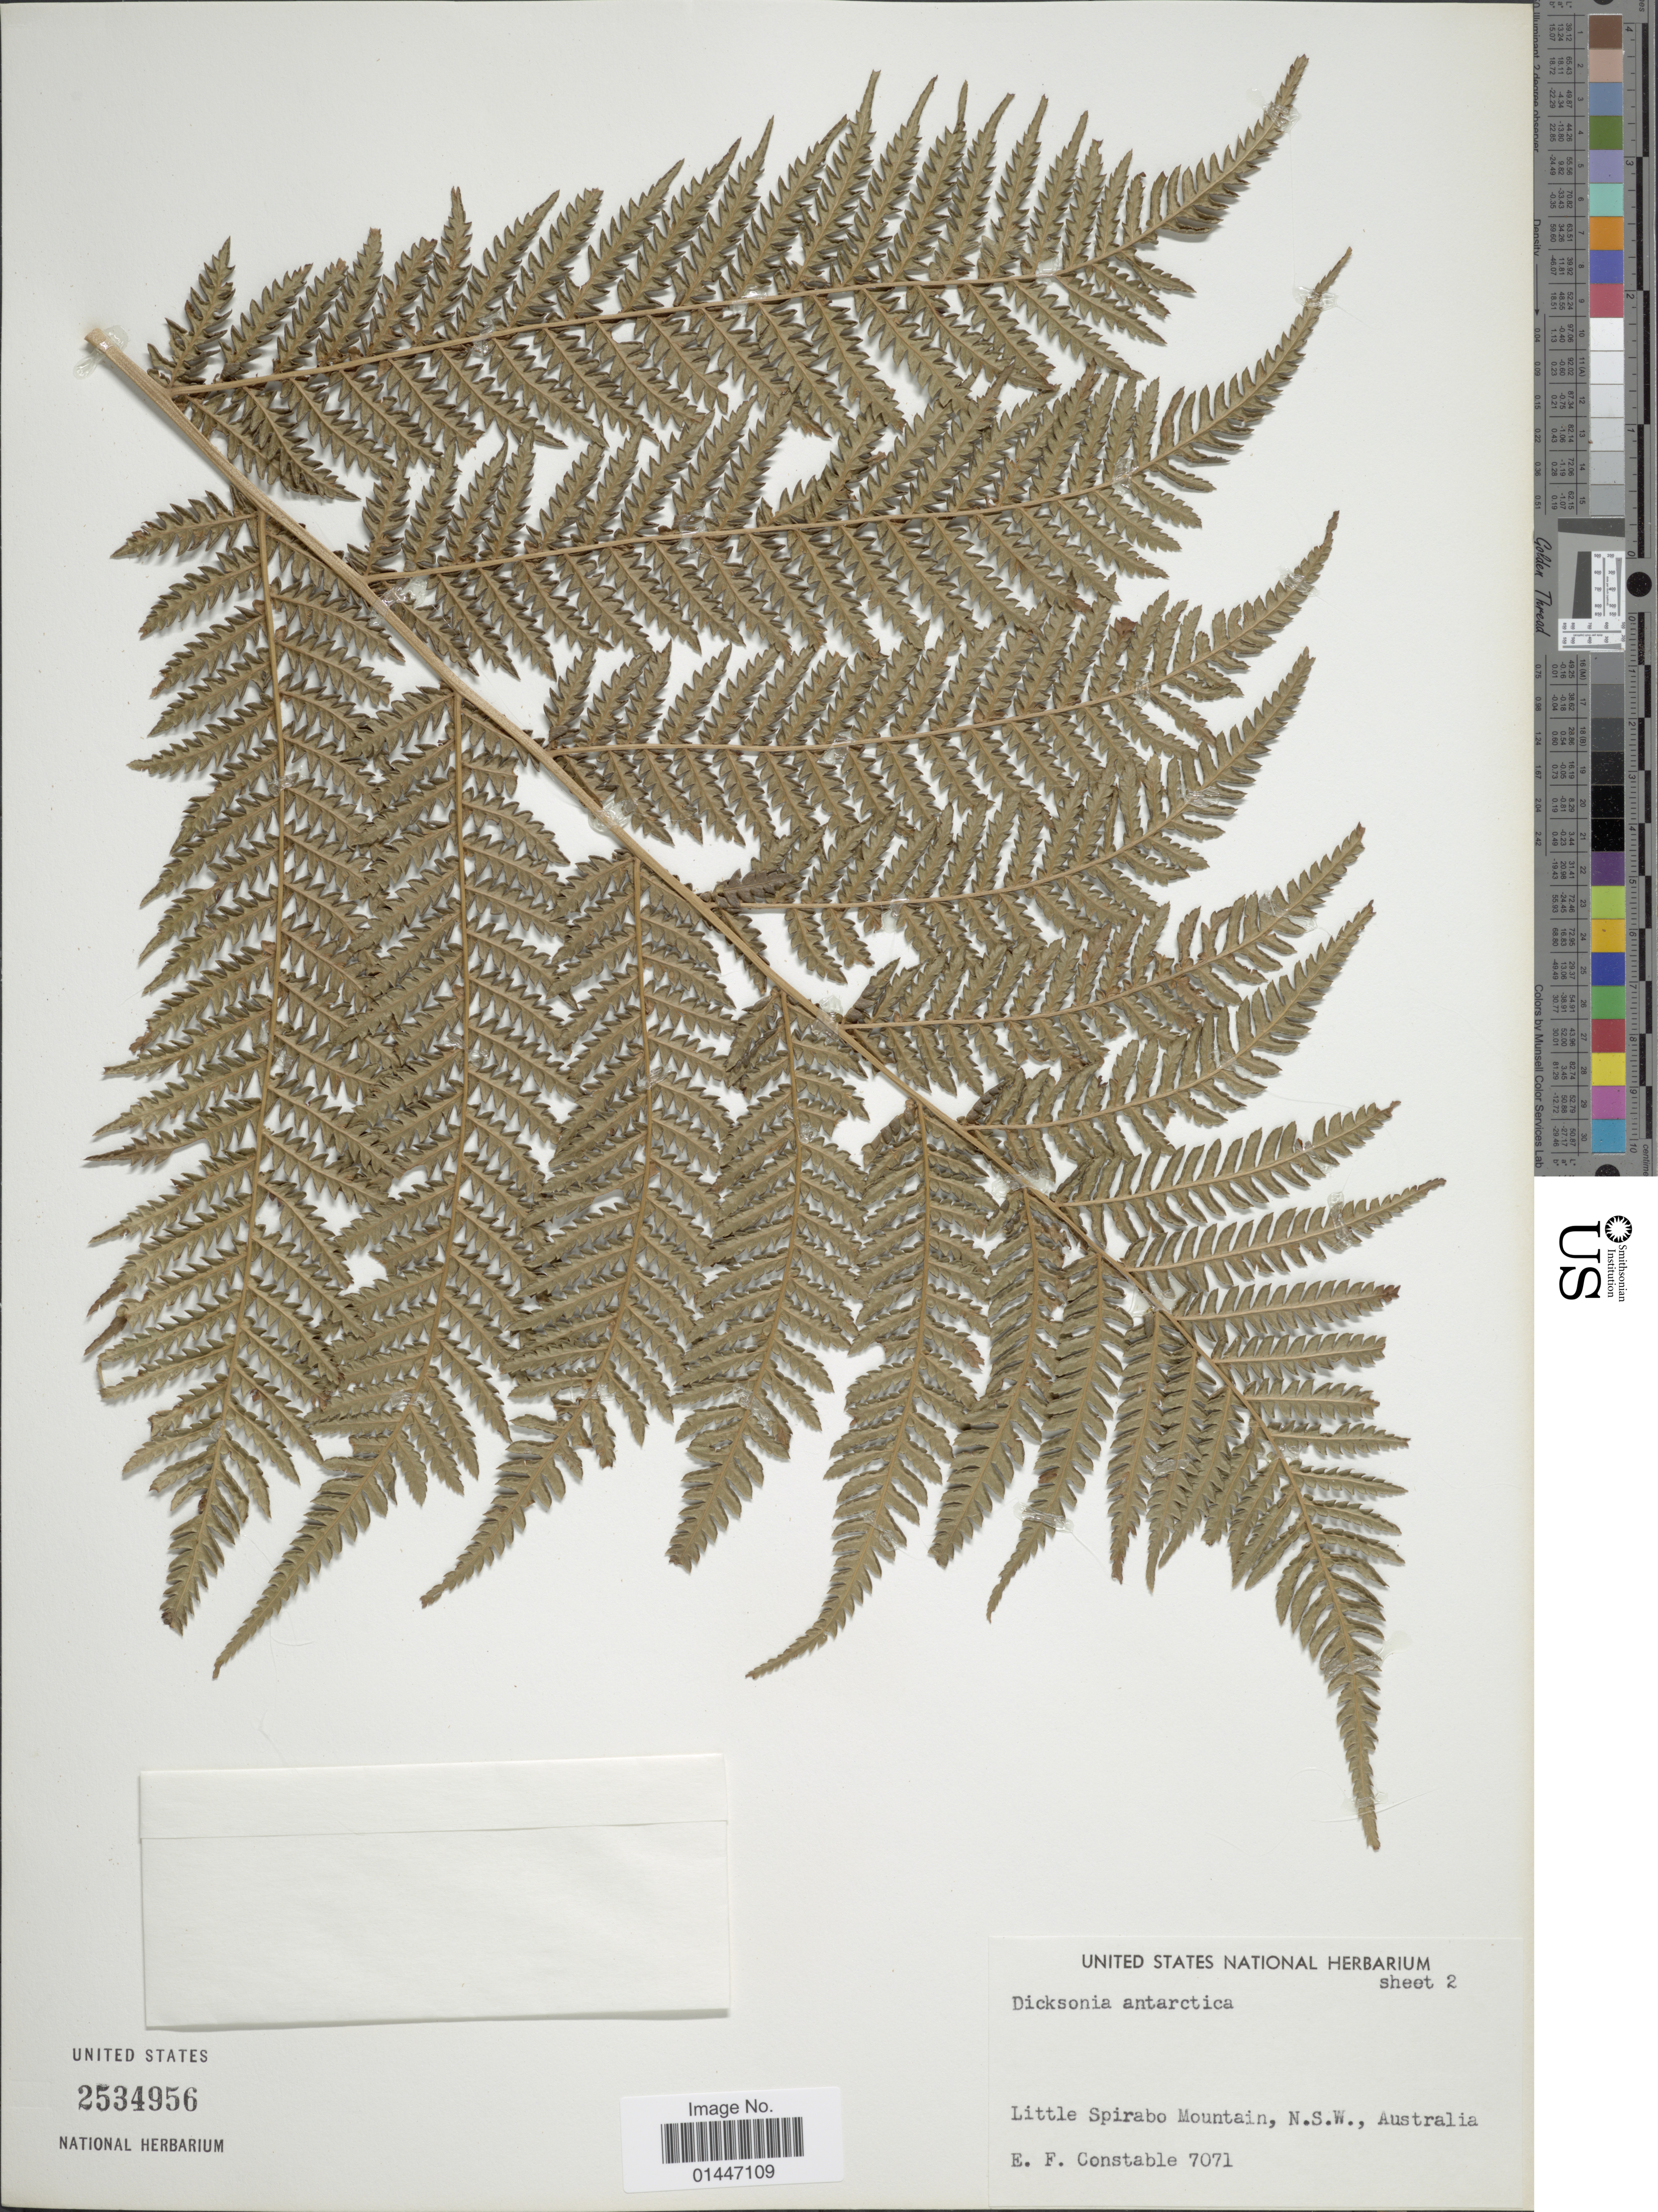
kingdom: Plantae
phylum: Tracheophyta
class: Polypodiopsida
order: Cyatheales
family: Dicksoniaceae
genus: Dicksonia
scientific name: Dicksonia antarctica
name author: Labill.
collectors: E. F. Constable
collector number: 7071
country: Australia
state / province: New South Wales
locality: Little Spirabo Mountain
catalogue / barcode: US 2534956